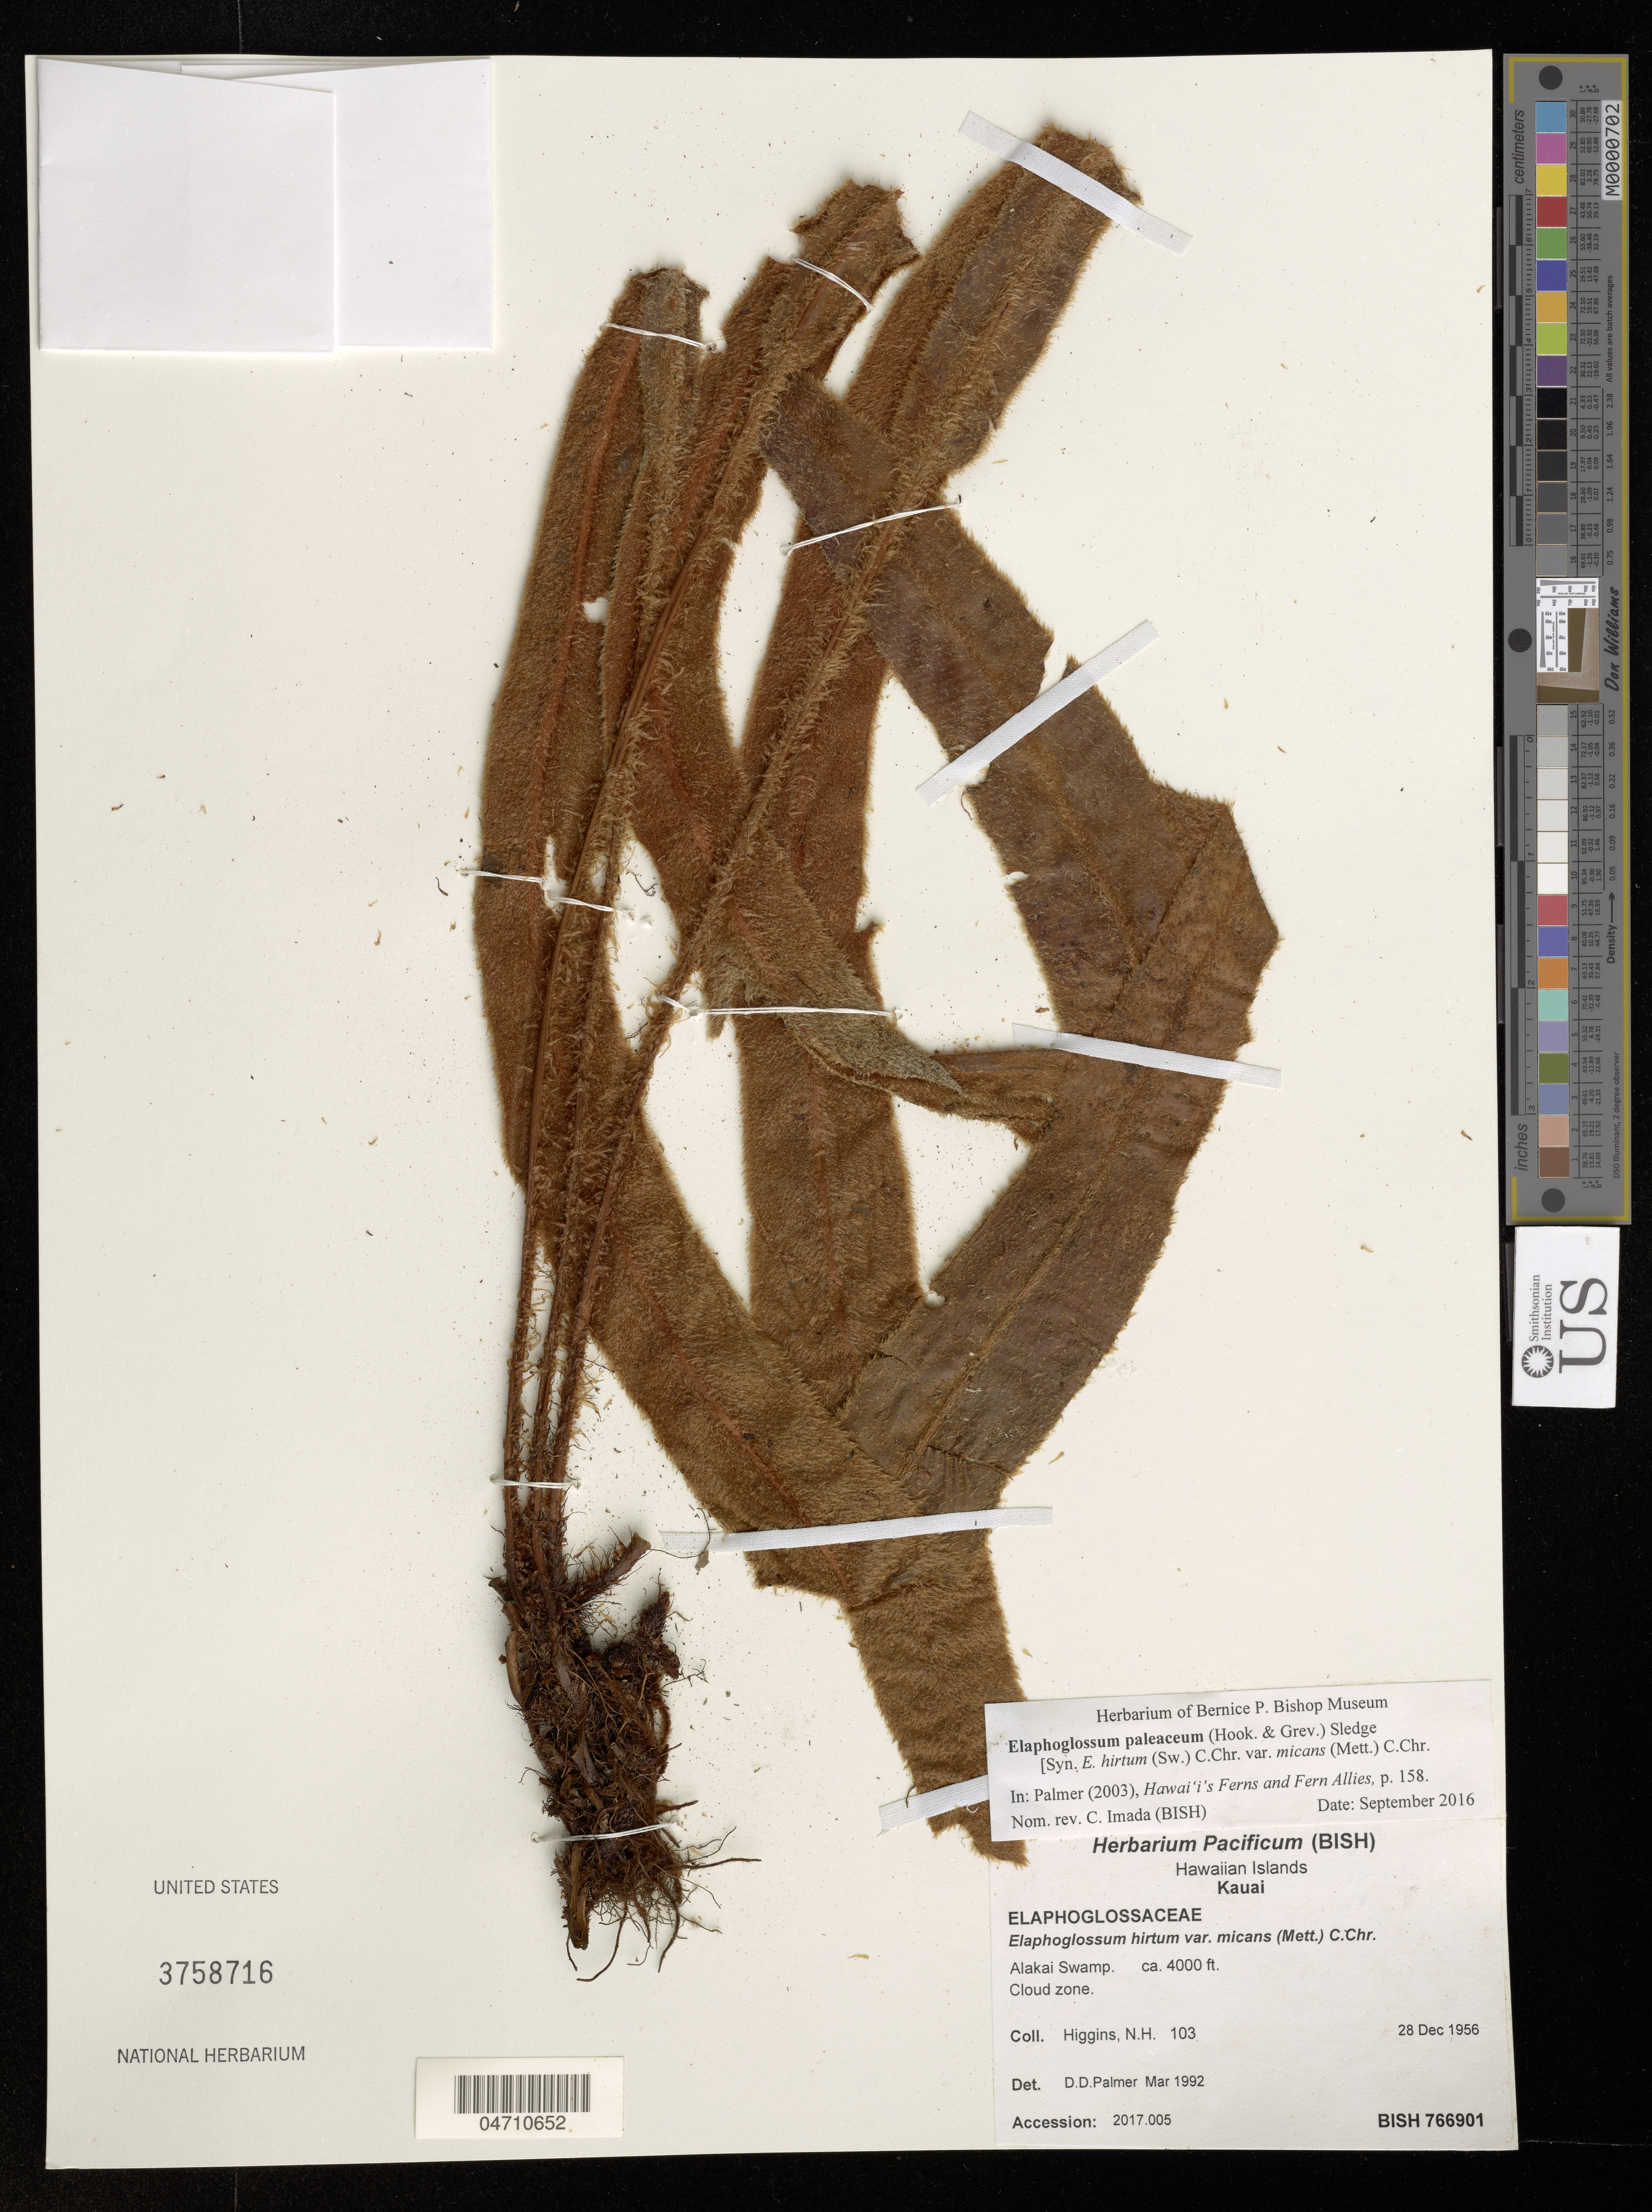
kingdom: Plantae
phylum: Tracheophyta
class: Polypodiopsida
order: Polypodiales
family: Dryopteridaceae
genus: Elaphoglossum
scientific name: Elaphoglossum hirtum var. micans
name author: C. Chr.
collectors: N. Higgins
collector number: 103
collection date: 1956-12-28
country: United States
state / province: Hawaii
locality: Alakai Swamp.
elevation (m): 1219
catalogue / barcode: US 3758716